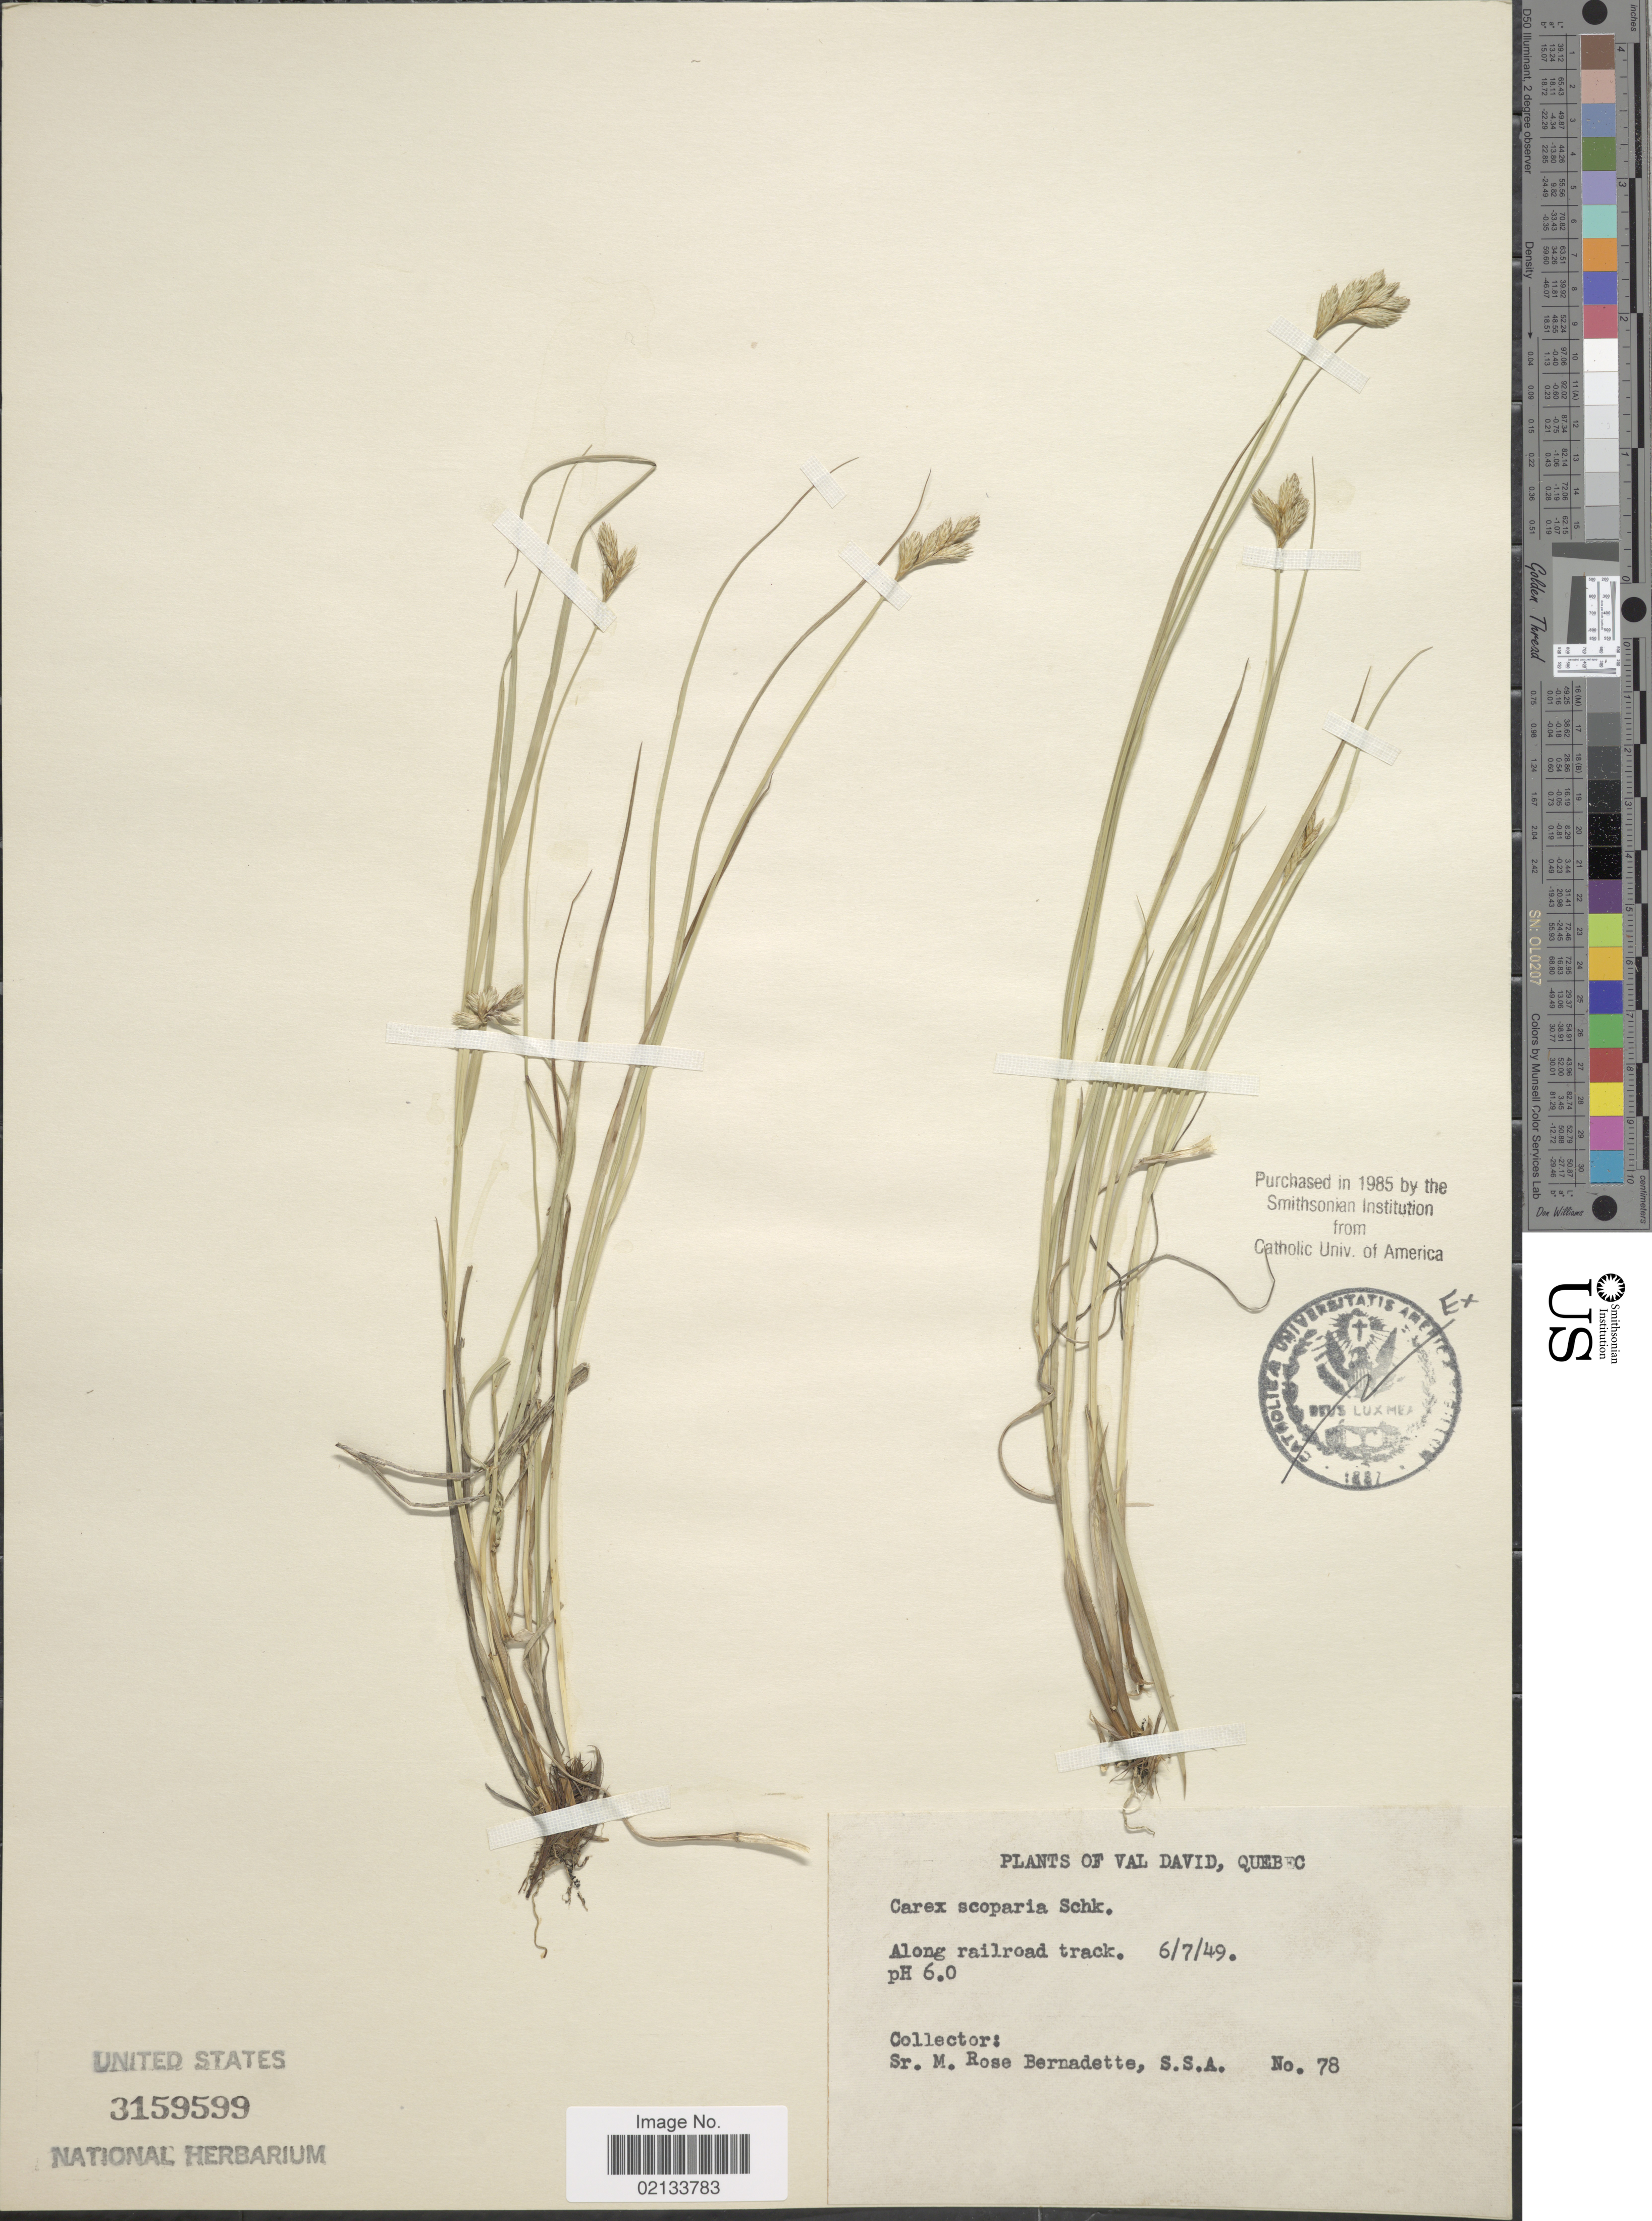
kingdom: Plantae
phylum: Tracheophyta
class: Liliopsida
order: Poales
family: Cyperaceae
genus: Carex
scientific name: Carex scoparia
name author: Schkuhr ex Willd.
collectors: M. Bernadette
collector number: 78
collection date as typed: Transcribed d/m/y: 6/7/49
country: Canada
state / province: Quebec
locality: Val David, Along railroad track pH 6.0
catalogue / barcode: US 3159599